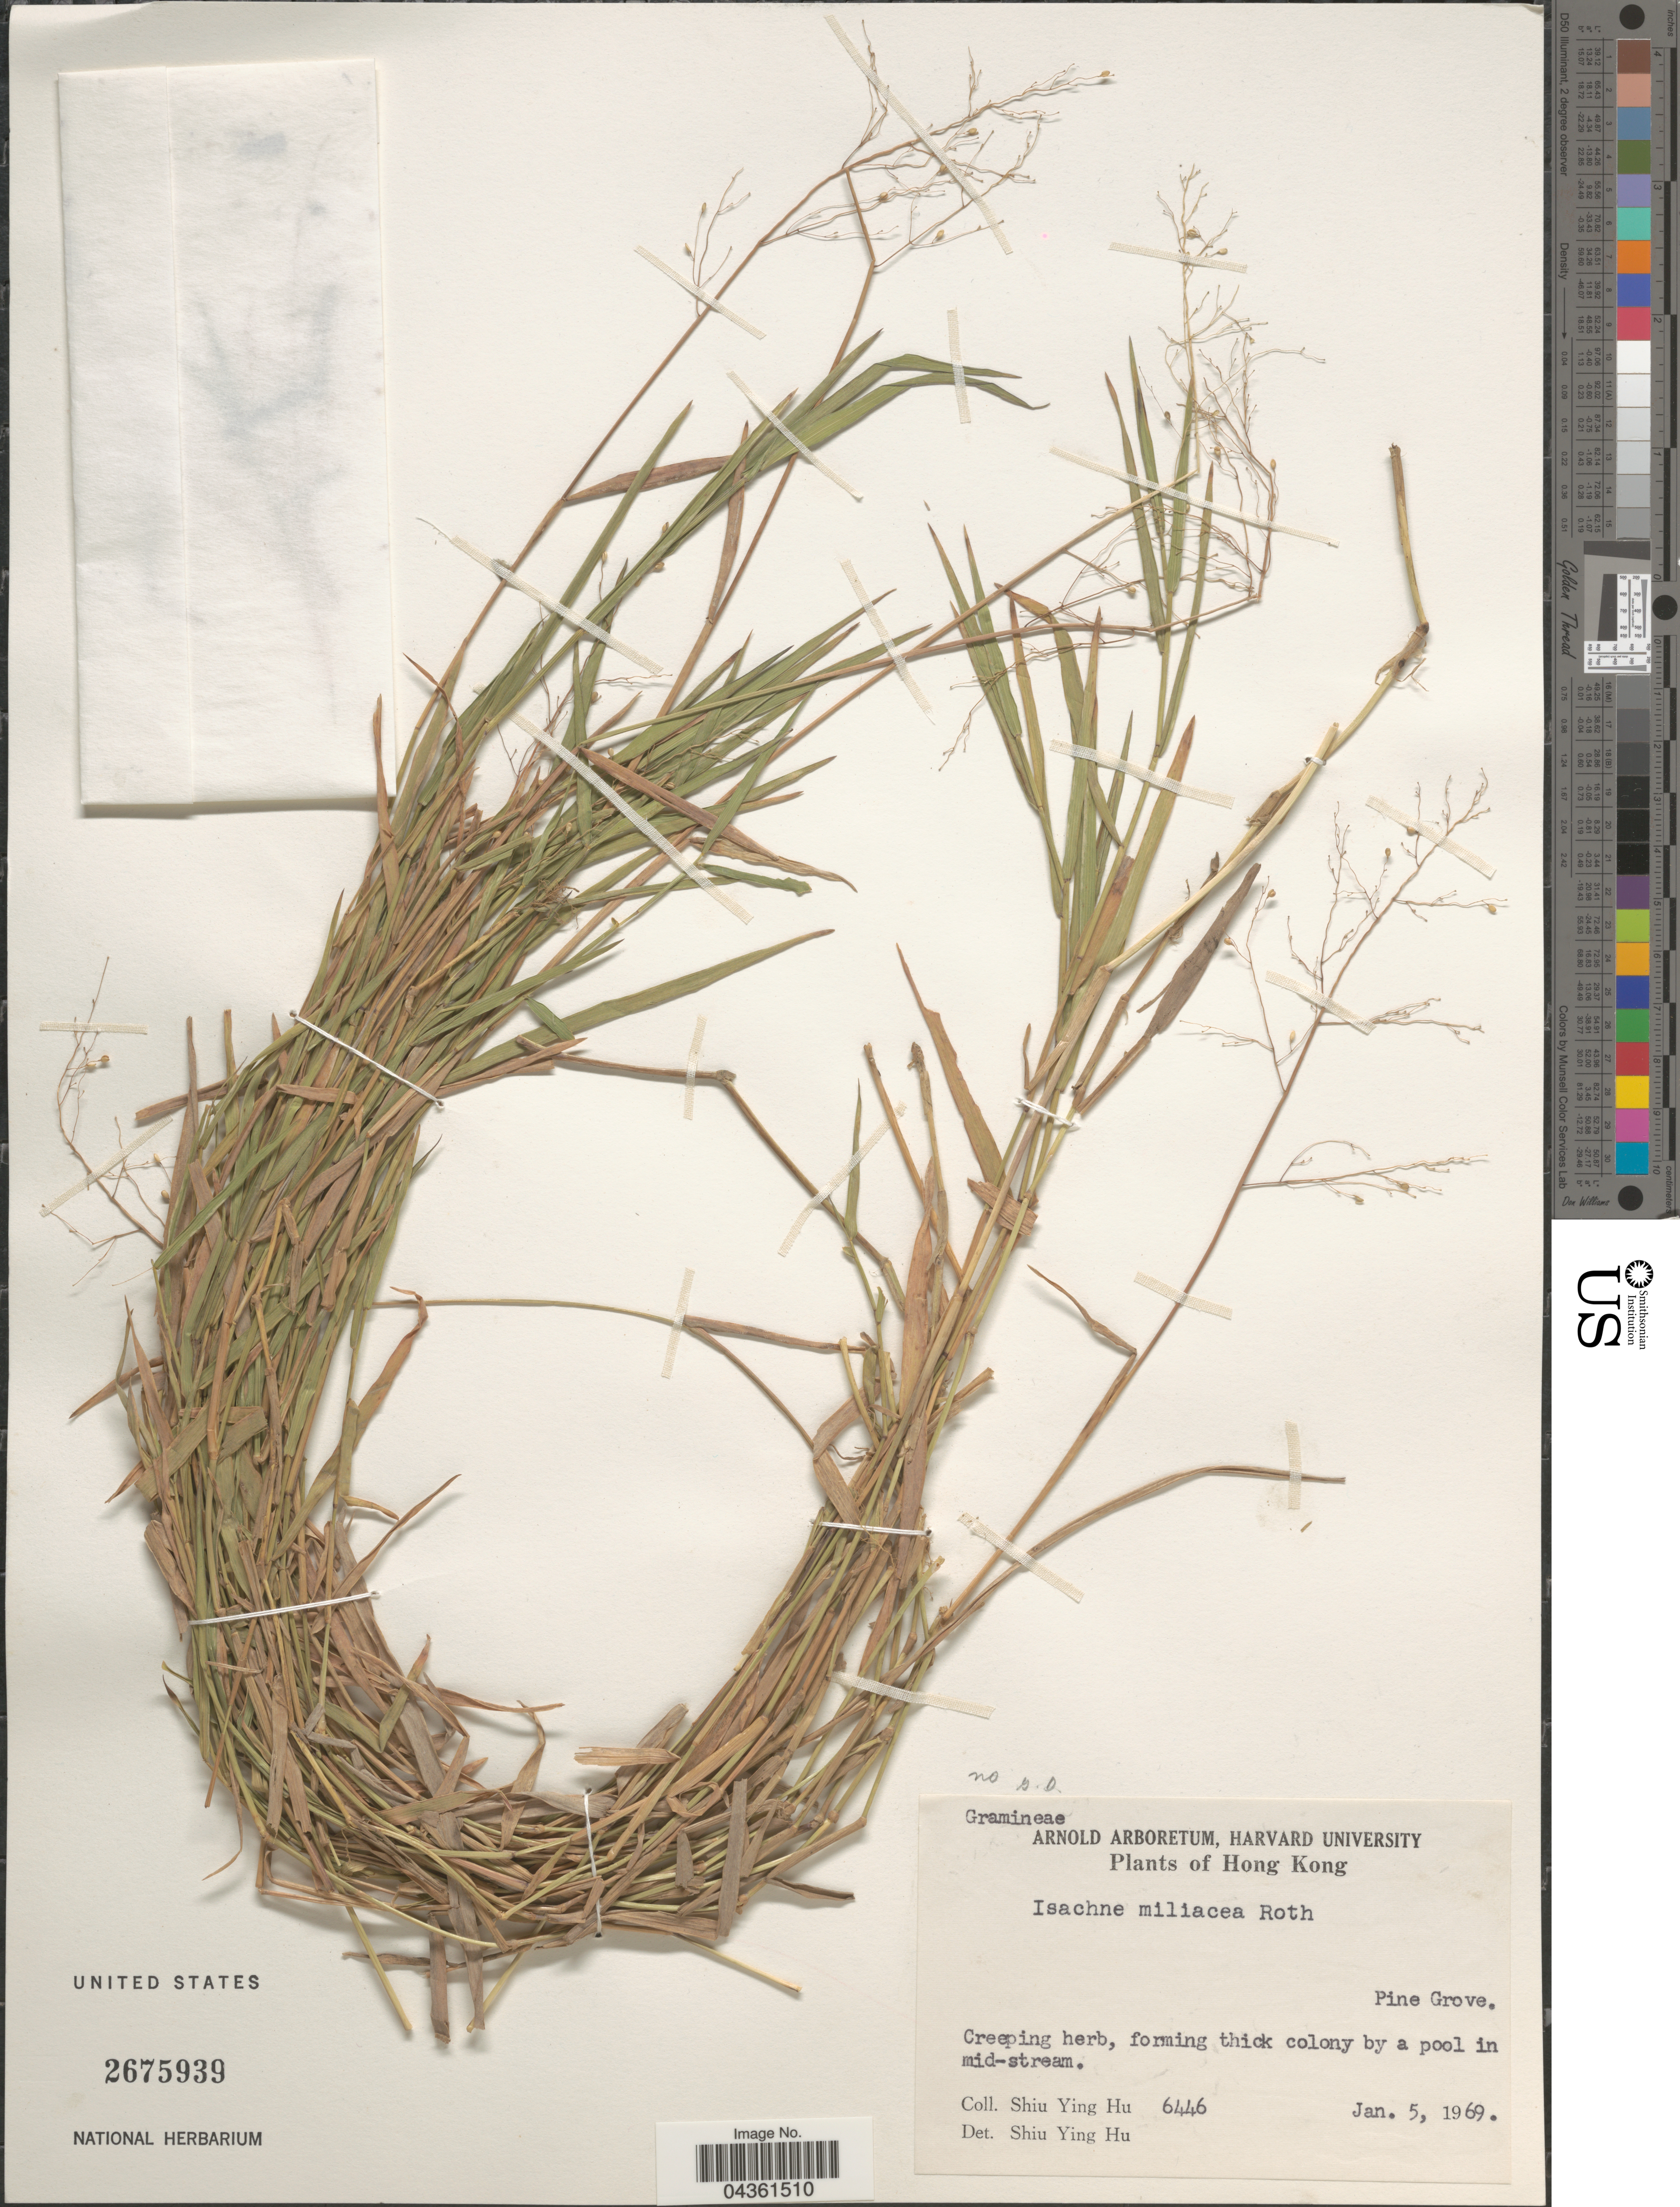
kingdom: Plantae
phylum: Tracheophyta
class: Liliopsida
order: Poales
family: Poaceae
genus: Isachne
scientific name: Isachne globosa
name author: (Thunb.) Kuntze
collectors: S. Y. Hu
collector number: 6446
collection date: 1969-01-05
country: China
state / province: Hong Kong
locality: Pine Grove.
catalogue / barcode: US 2675939